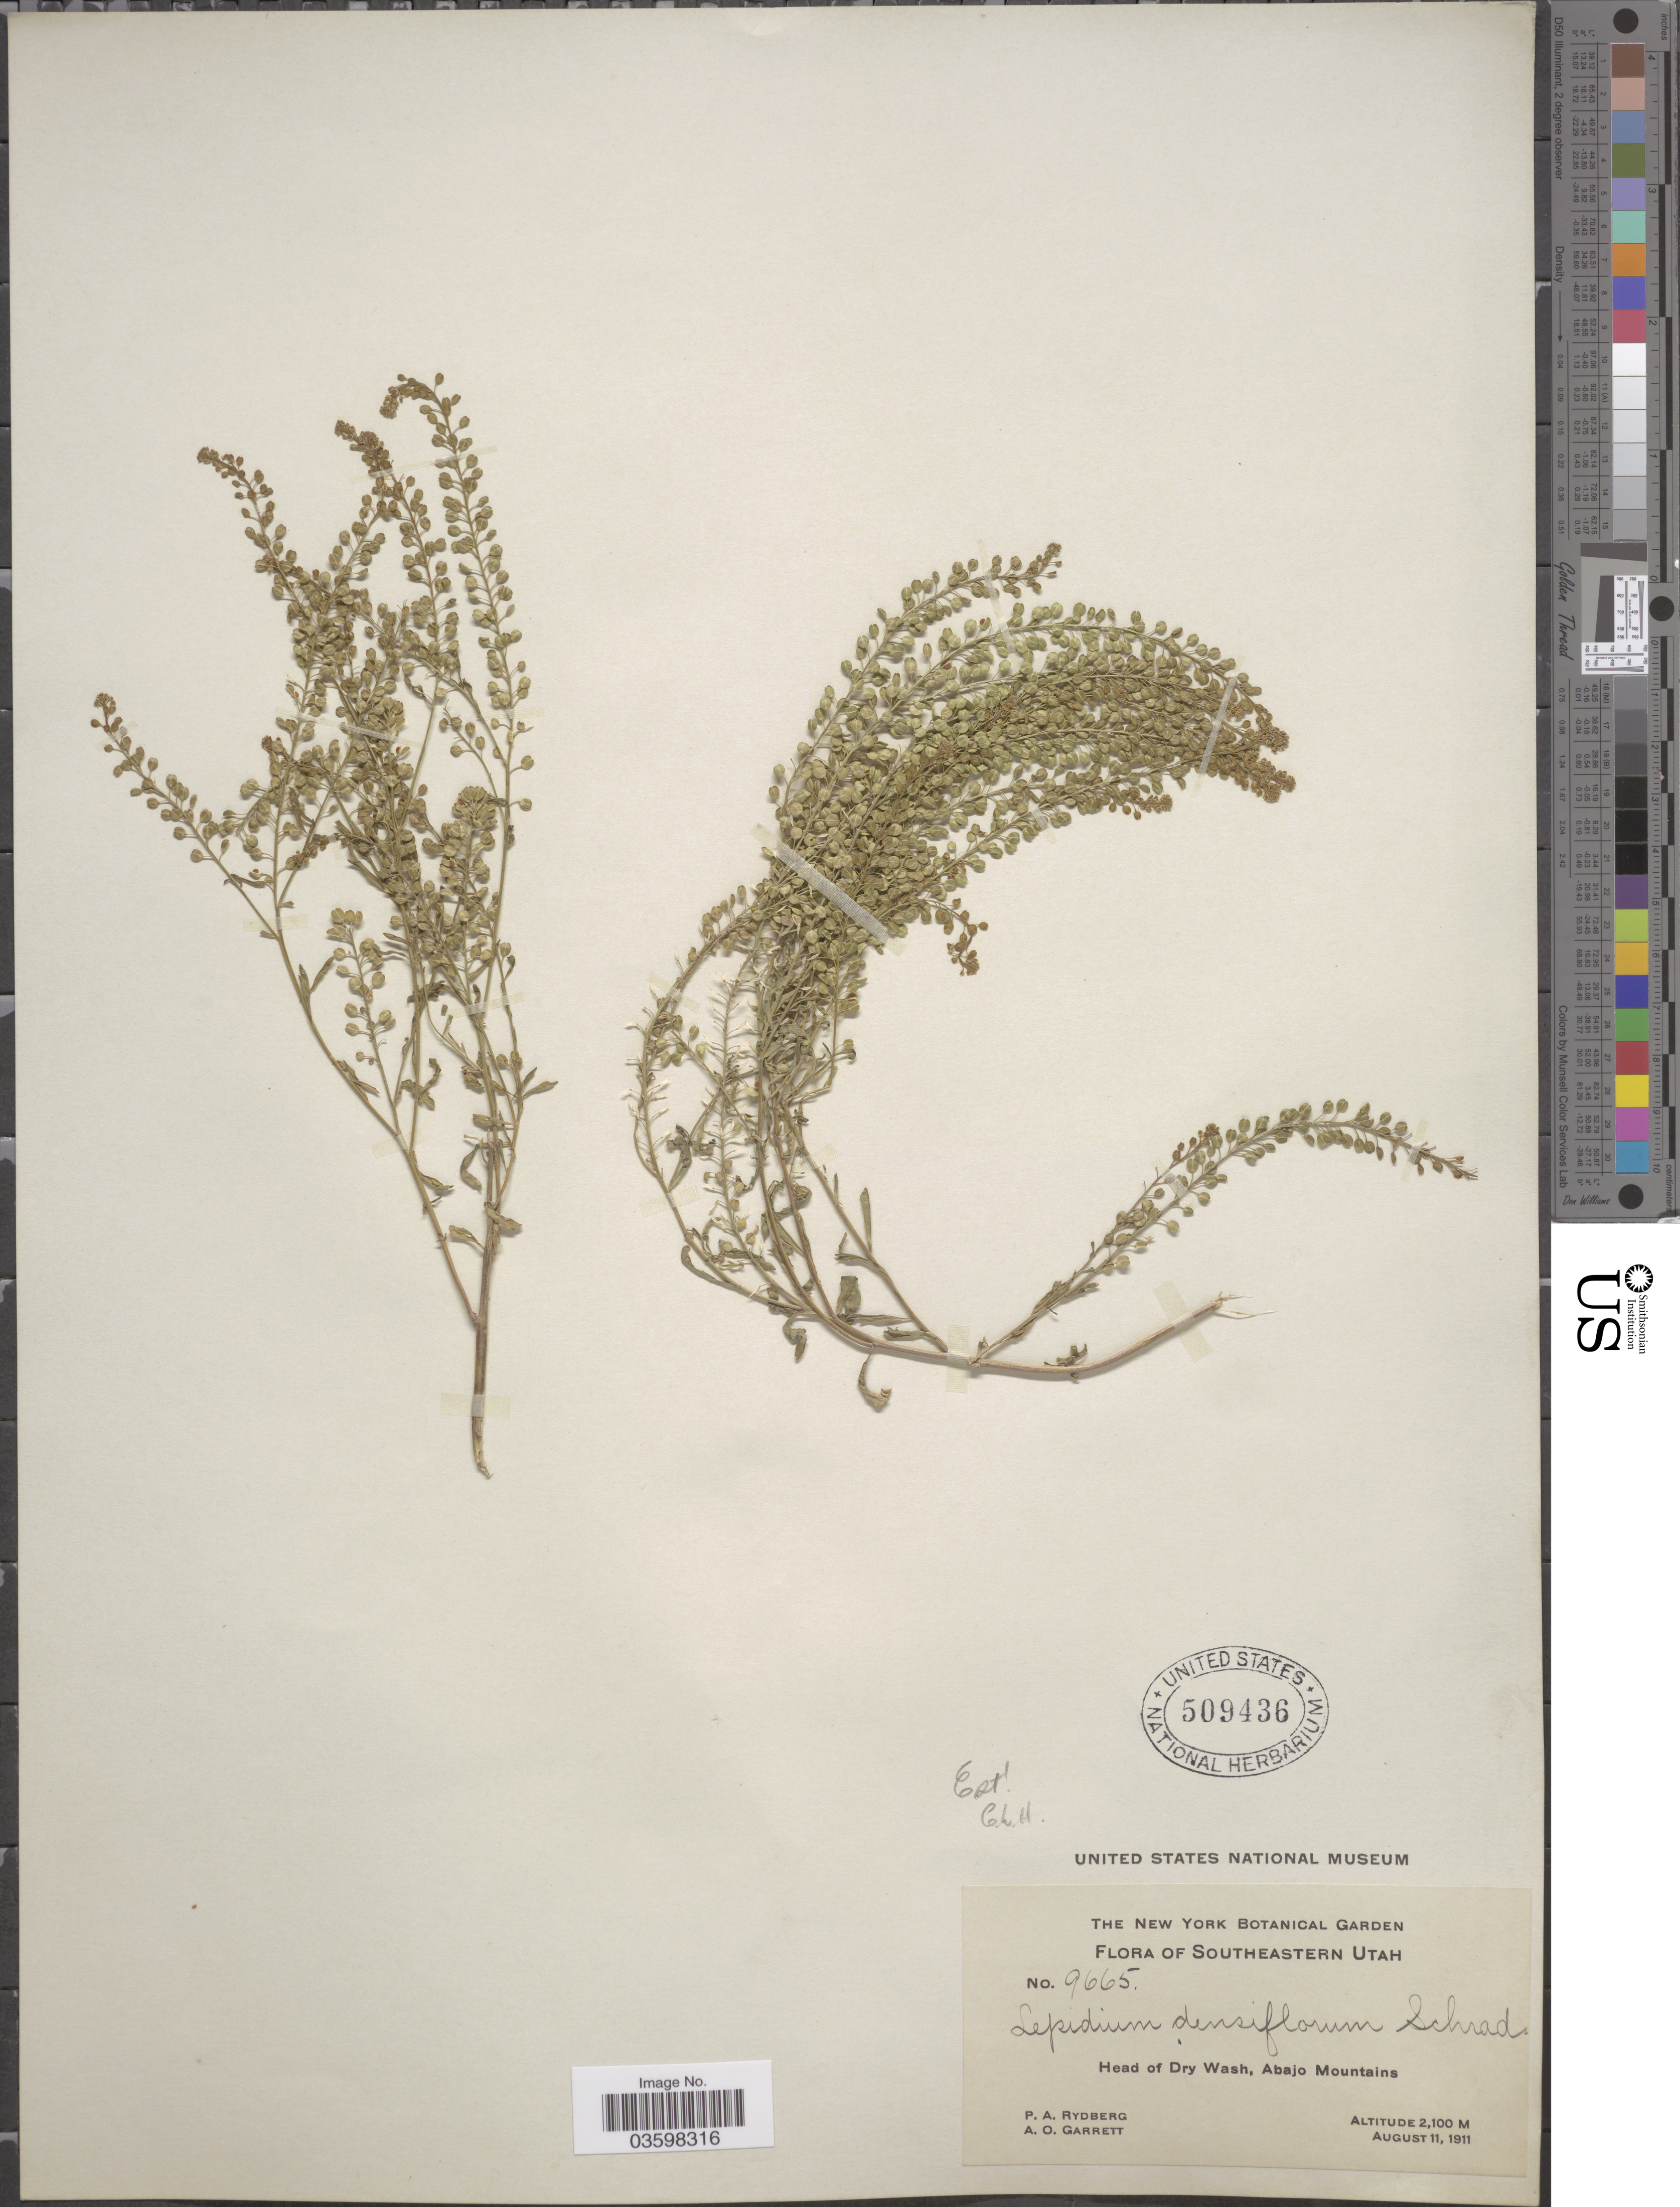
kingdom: Plantae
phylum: Tracheophyta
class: Magnoliopsida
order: Brassicales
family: Brassicaceae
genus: Lepidium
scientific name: Lepidium densiflorum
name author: Schrad.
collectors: P. A. Rydberg & A. O. Garrett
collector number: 9665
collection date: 1911-08-11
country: United States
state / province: Utah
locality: Southeastern Utah. Head of Dry Wash, Abajo Mountains.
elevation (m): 2100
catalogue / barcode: US 509436